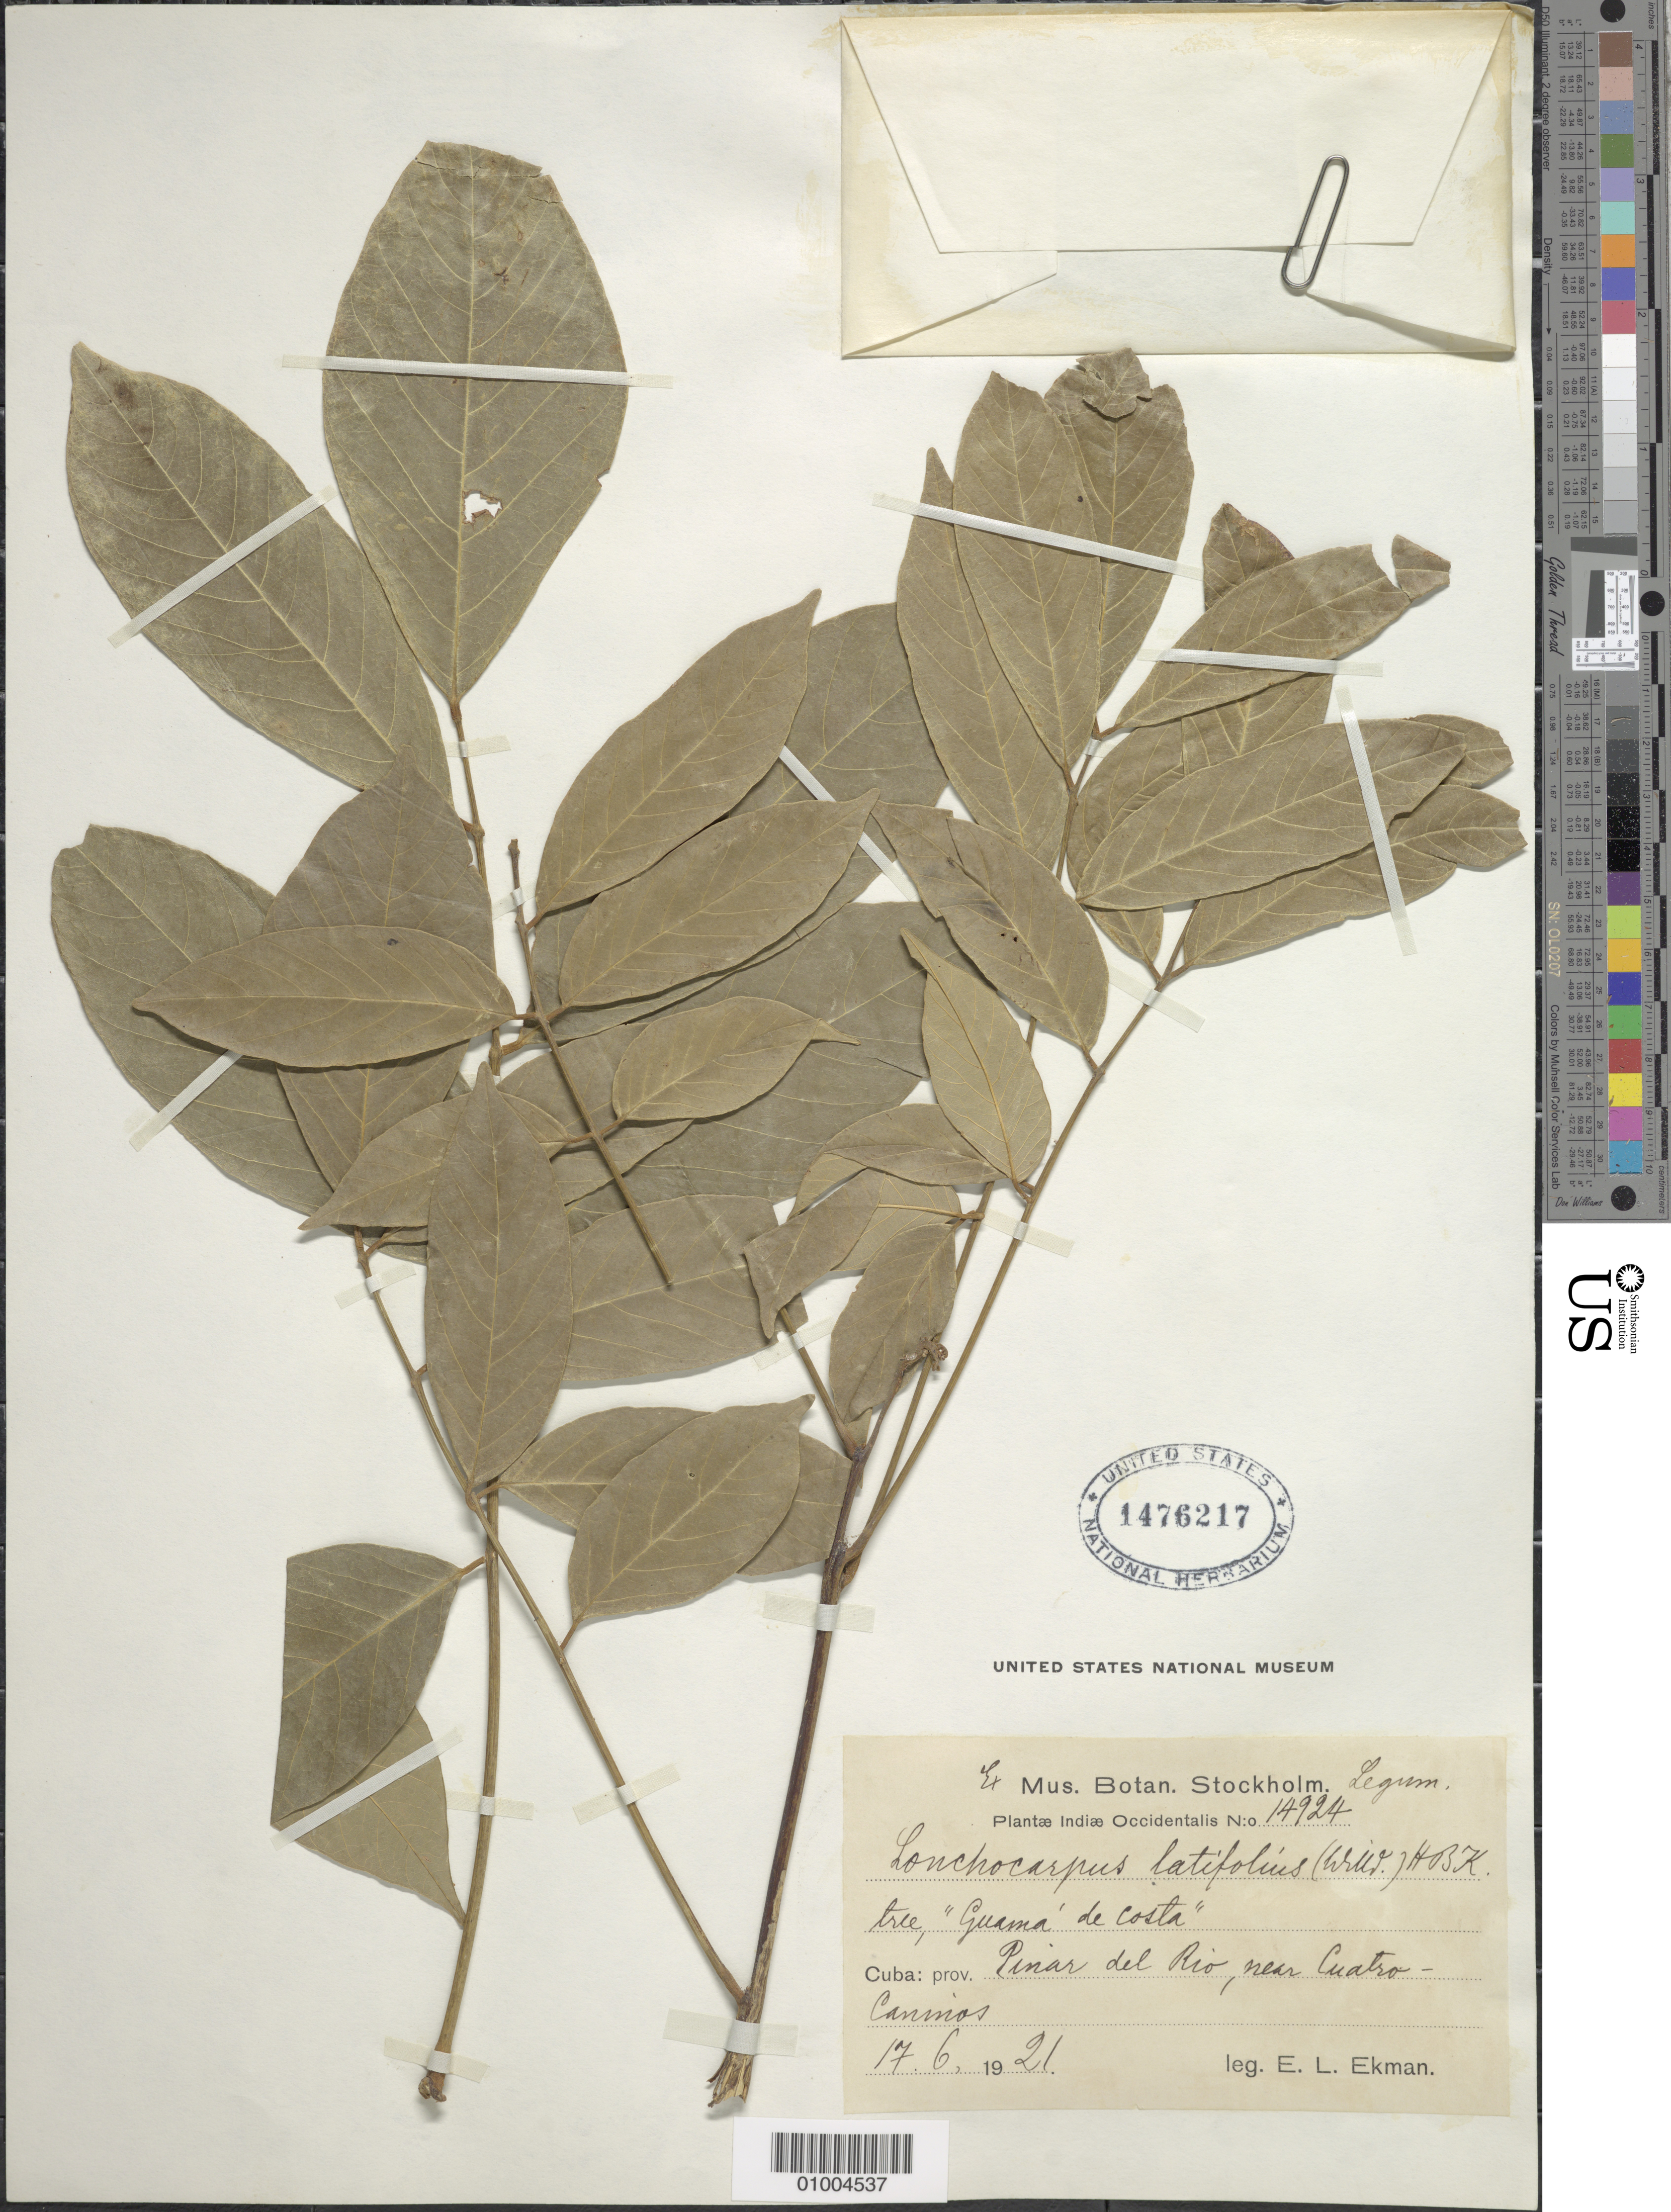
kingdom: Plantae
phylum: Tracheophyta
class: Magnoliopsida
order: Fabales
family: Fabaceae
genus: Lonchocarpus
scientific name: Lonchocarpus heptaphyllus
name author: (Poir.) DC.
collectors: E. L. Ekman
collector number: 14924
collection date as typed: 17 Jun 1921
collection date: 1921-06-17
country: Cuba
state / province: Pinar del Rio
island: Cuba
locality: Pinar del Rio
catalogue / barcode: US 1476217